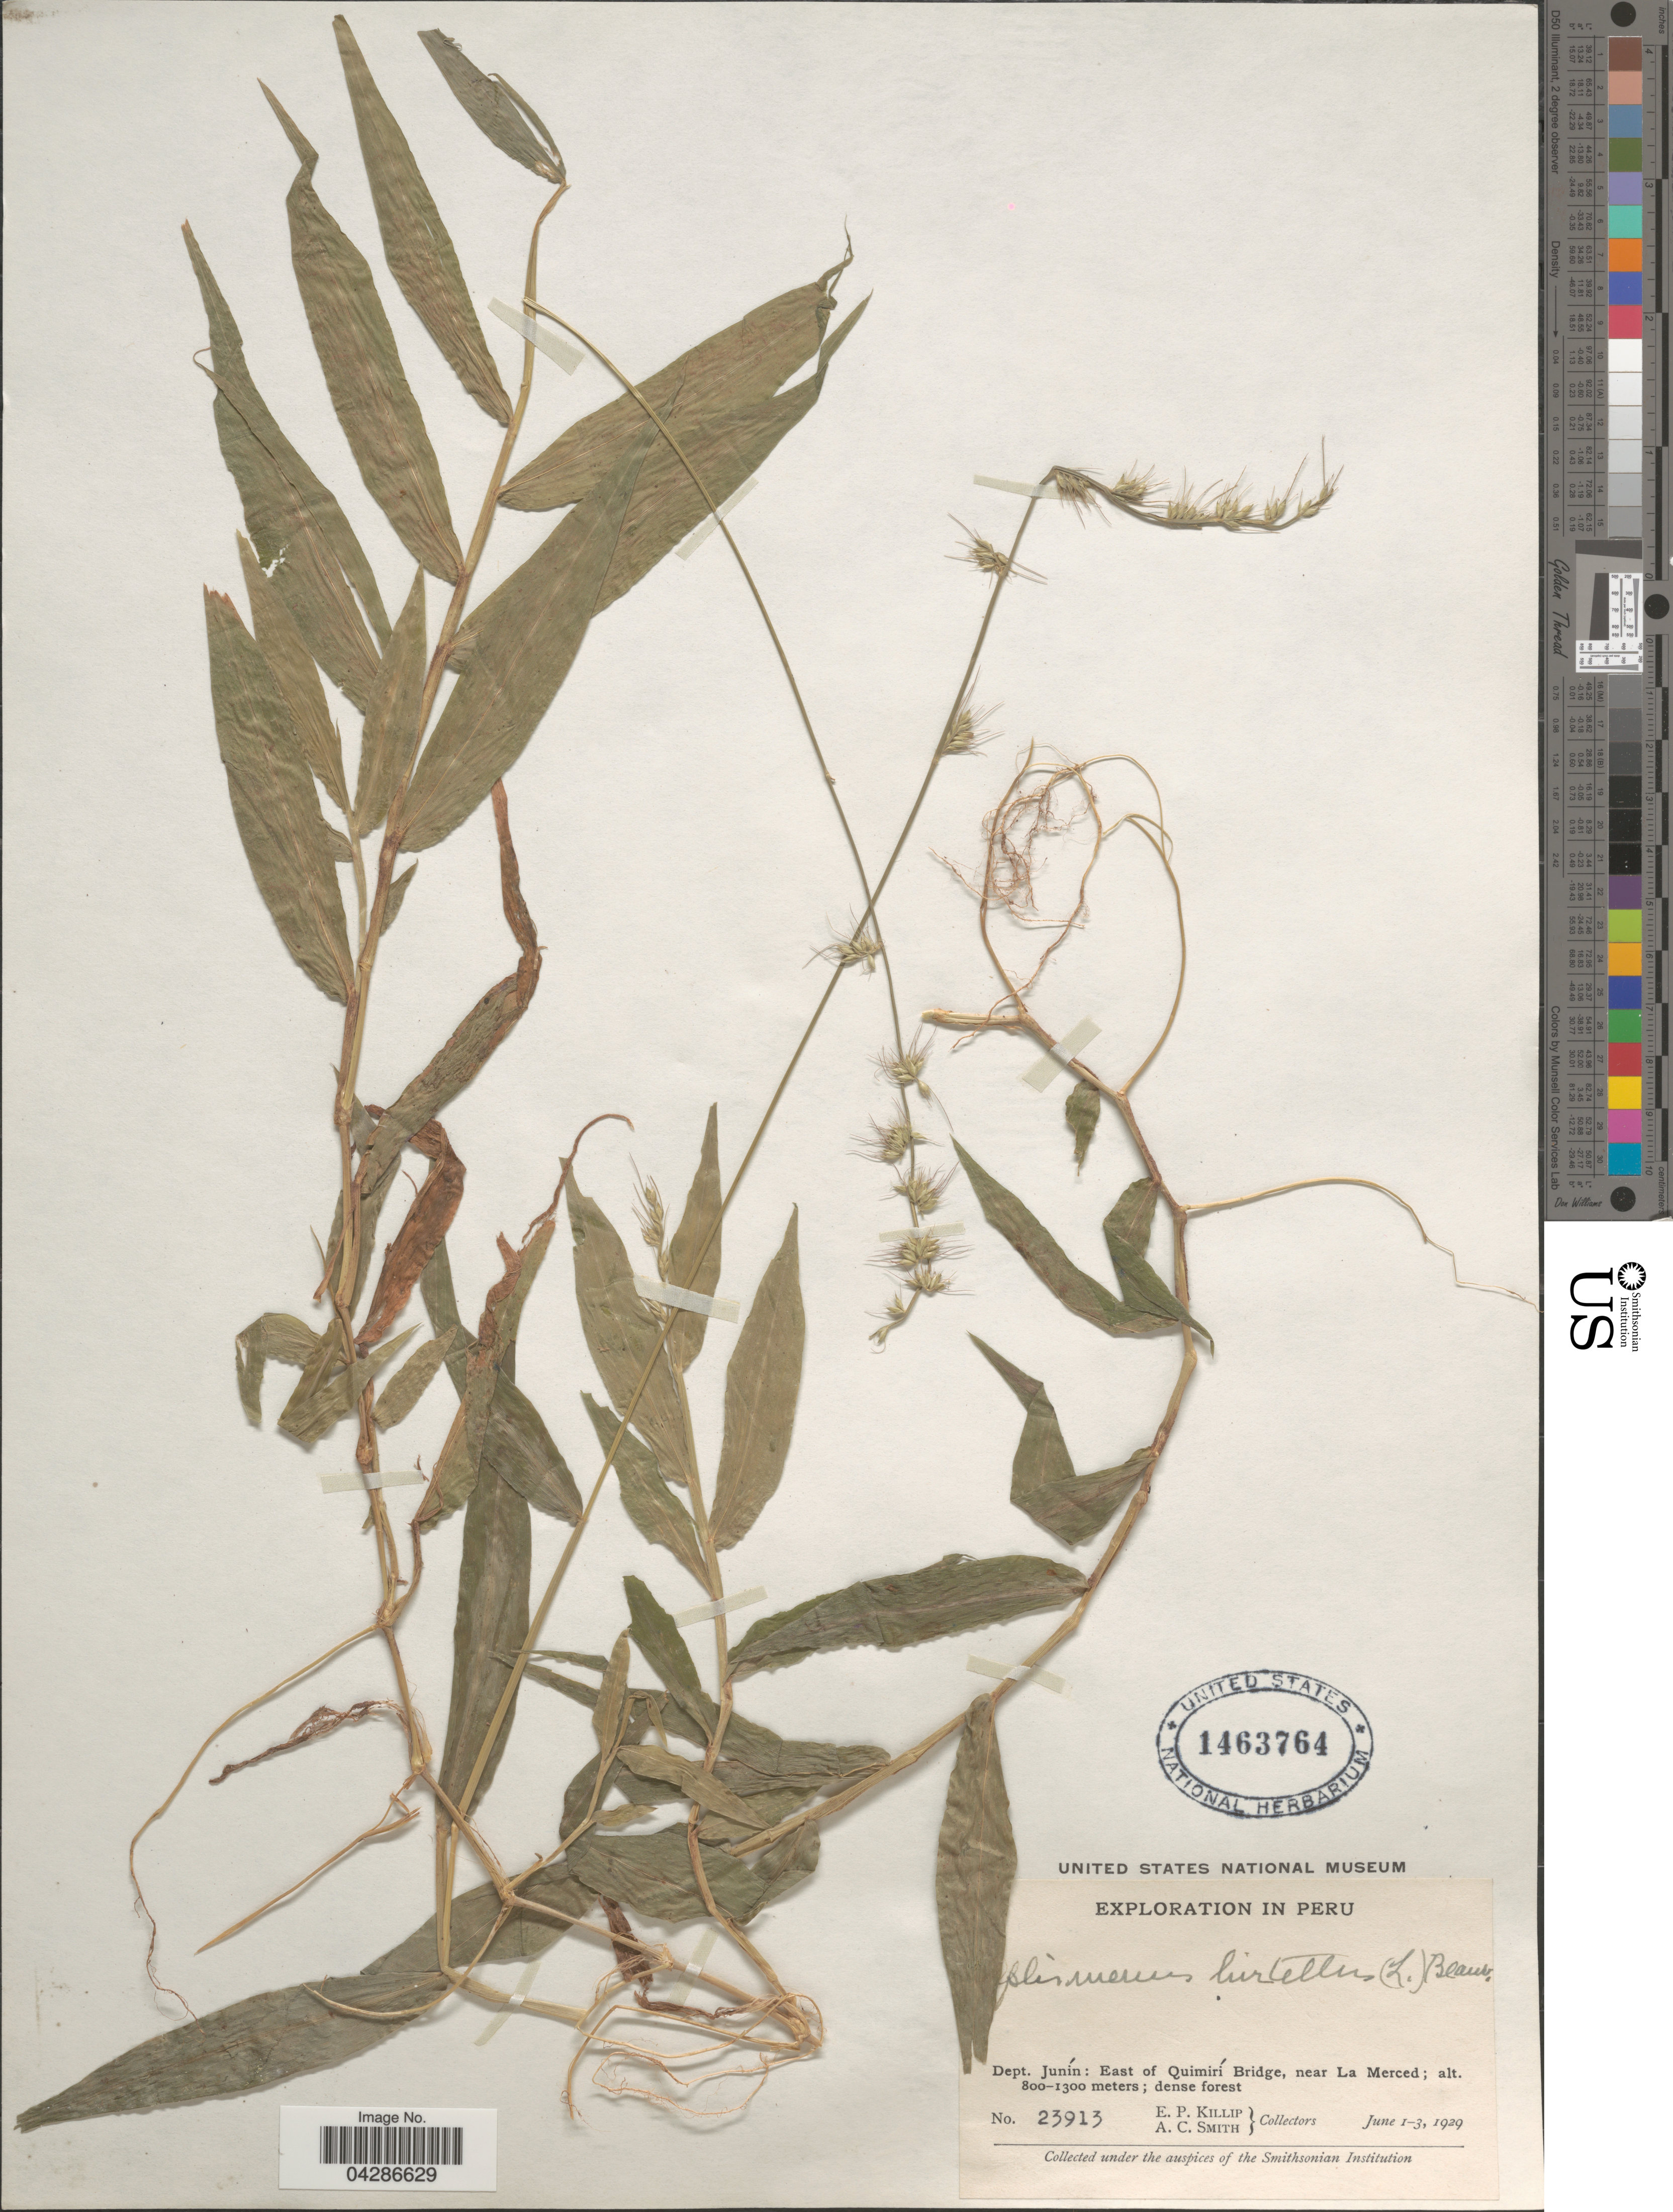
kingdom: Plantae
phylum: Tracheophyta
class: Liliopsida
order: Poales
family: Poaceae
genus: Oplismenus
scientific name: Oplismenus hirtellus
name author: (L.) P. Beauv.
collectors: E. P. Killip & A. C. Smith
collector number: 23913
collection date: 1929-06-01/1929-06-03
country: Peru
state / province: Junín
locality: Exploration in Peru. Dept. Junín: East of Quimirí Bridge, near La Merced.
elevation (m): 800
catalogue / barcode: US 1463764